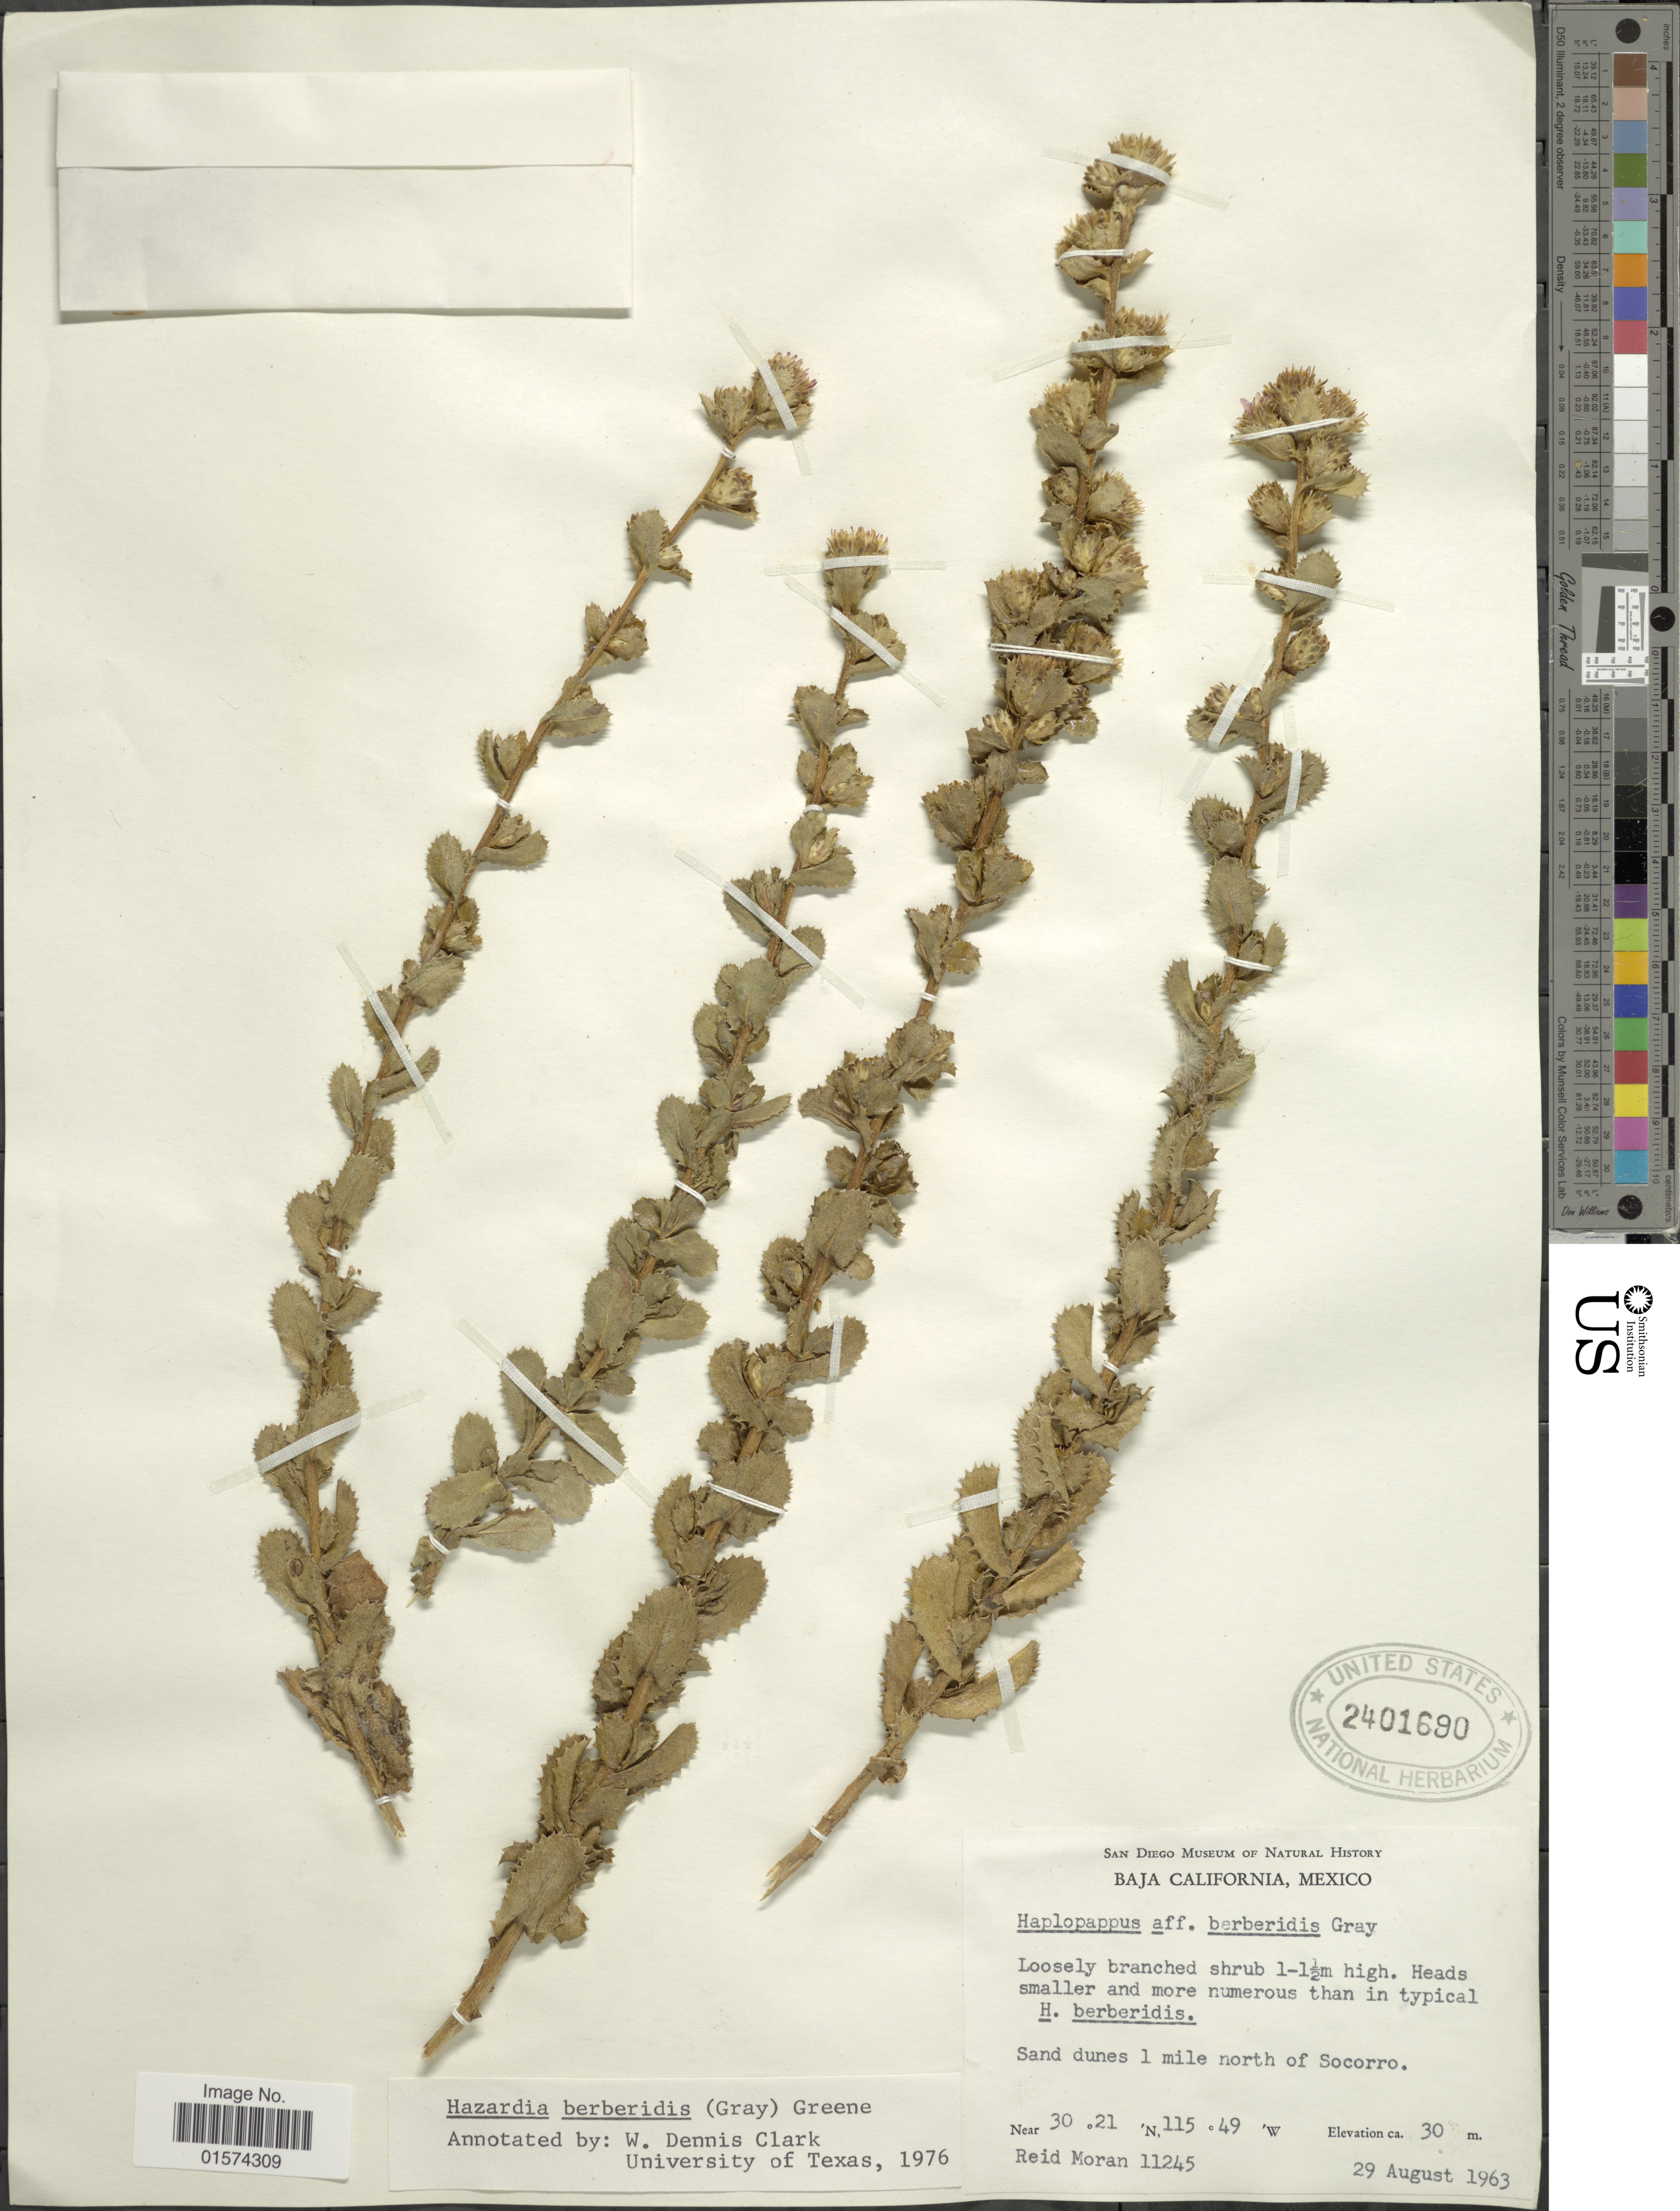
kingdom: Plantae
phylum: Tracheophyta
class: Magnoliopsida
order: Asterales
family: Asteraceae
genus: Hazardia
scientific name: Hazardia berberidis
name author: (A. Gray) Greene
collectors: R. V. Moran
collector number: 11245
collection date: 1963-08-29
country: Mexico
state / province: Baja California Sur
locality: Sand dunes 1 mile north of Socorro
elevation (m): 30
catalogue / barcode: US 2401690